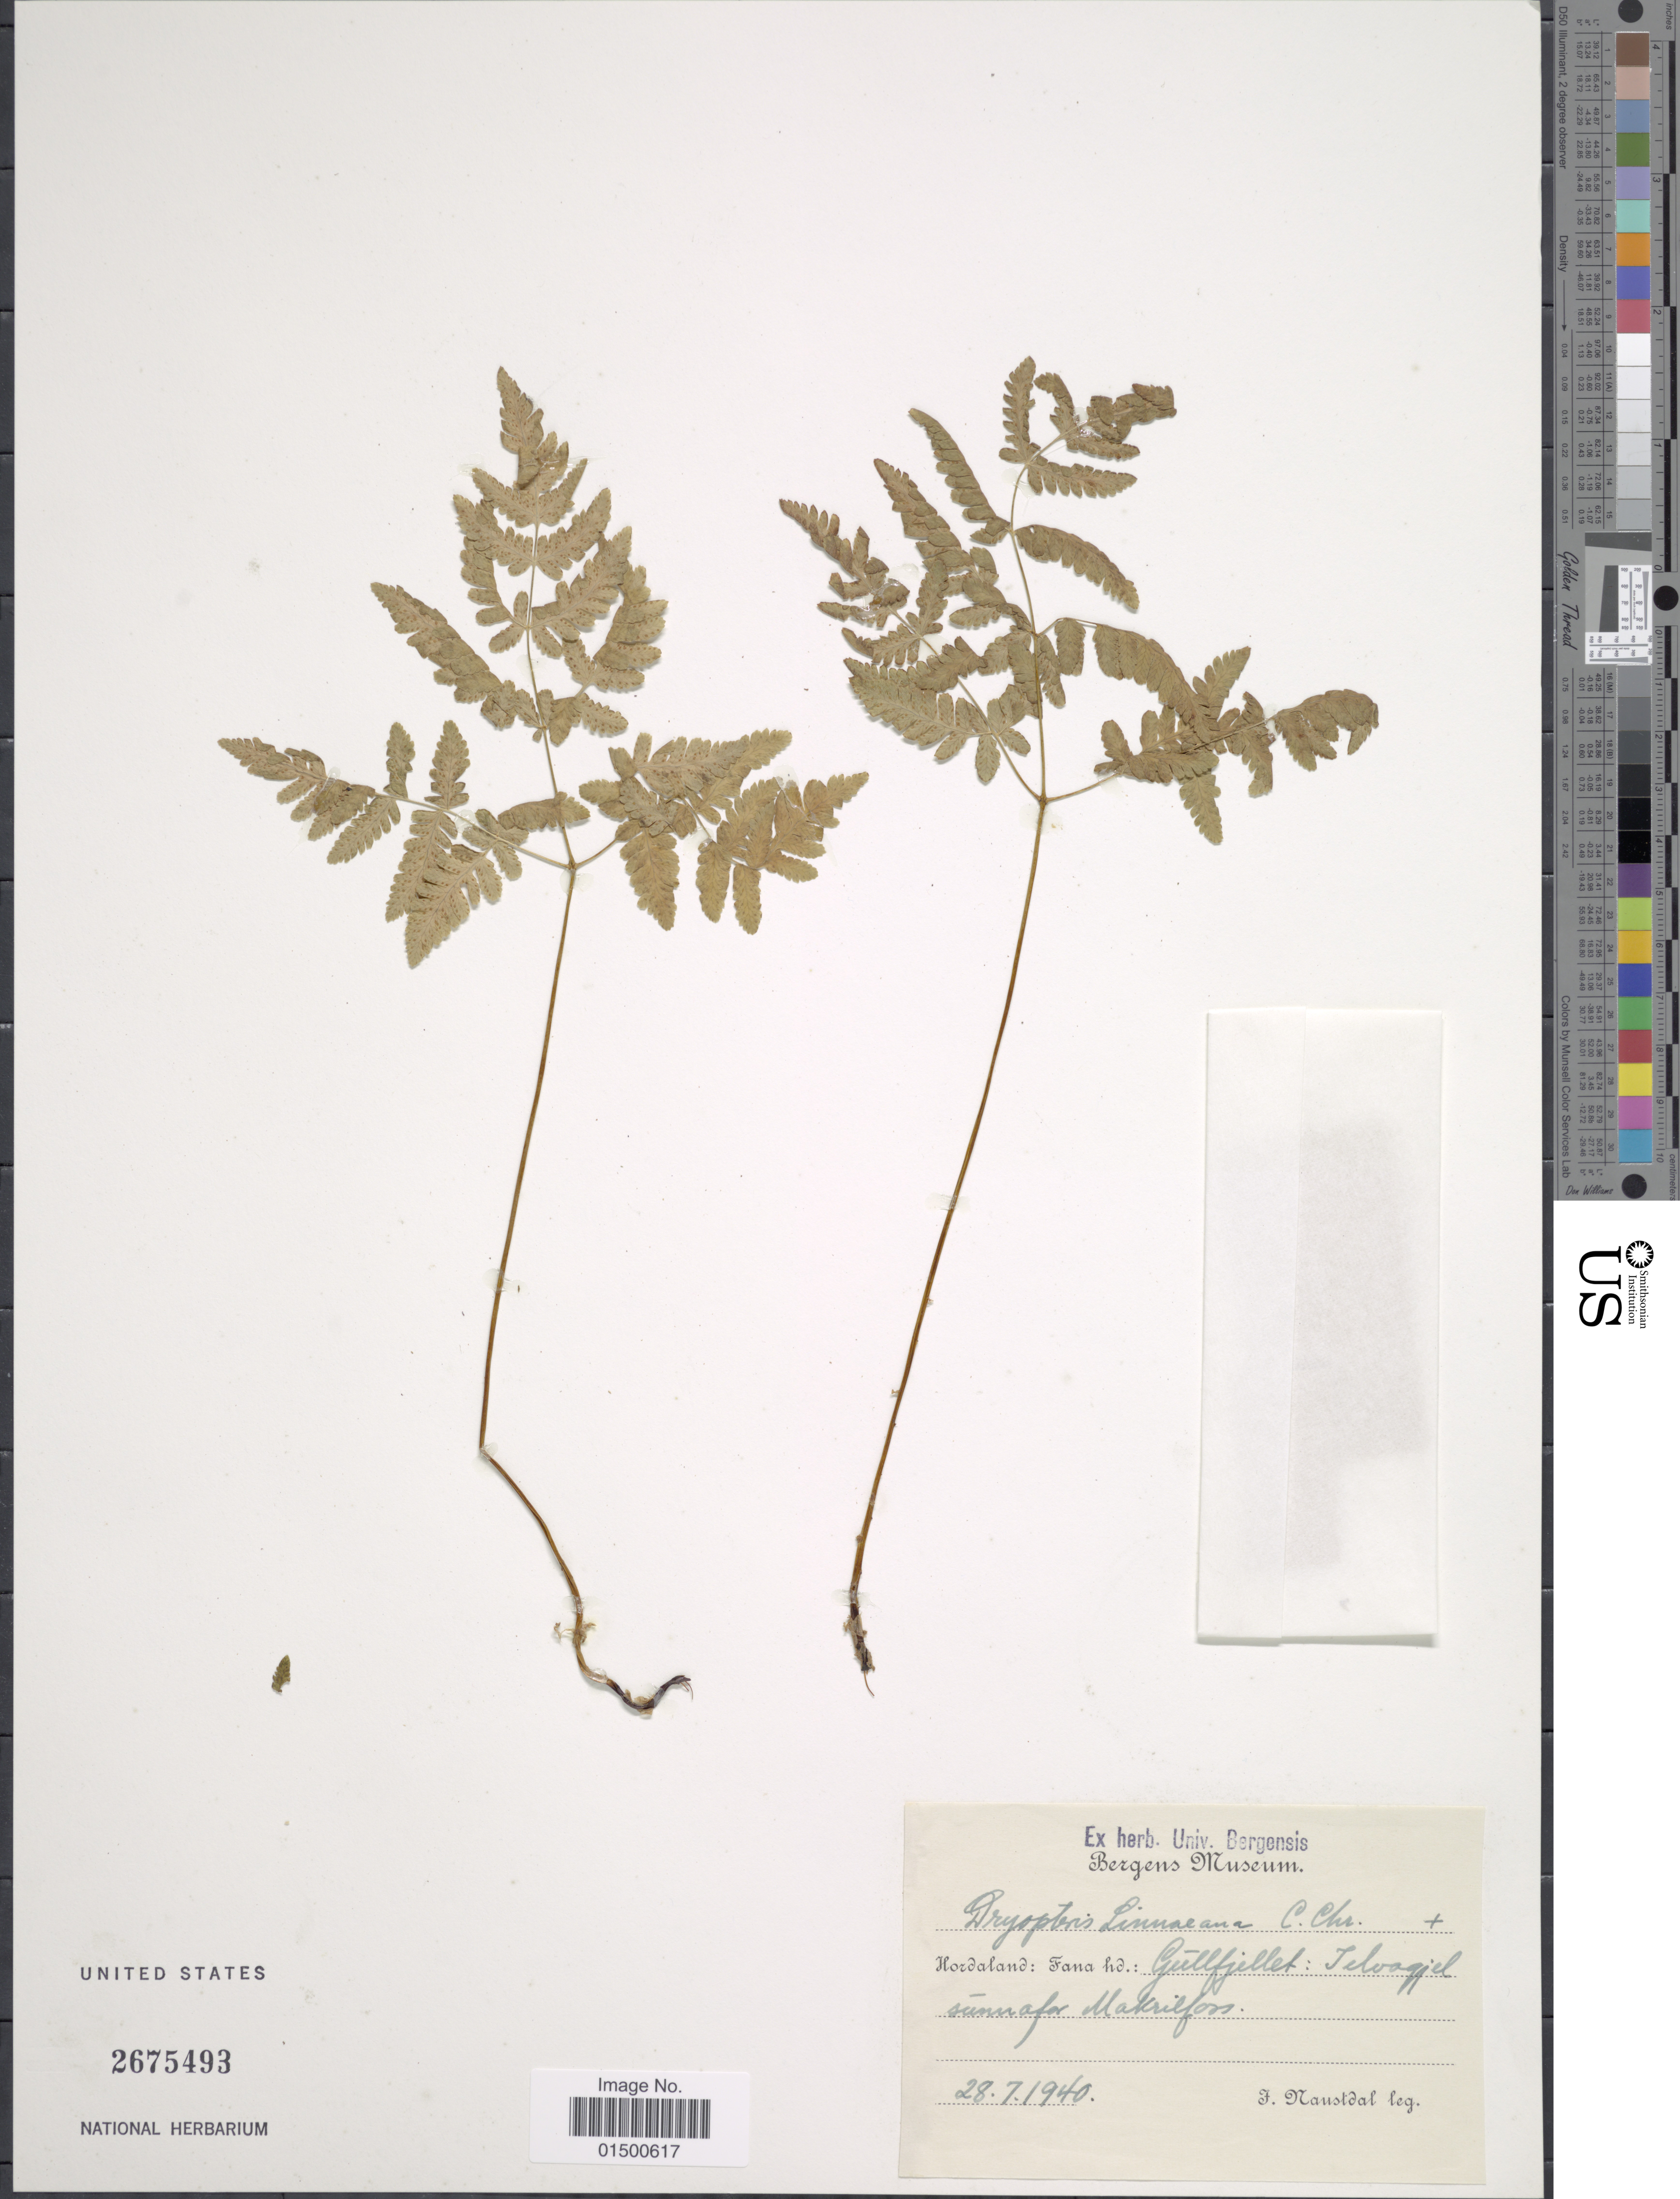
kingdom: Plantae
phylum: Tracheophyta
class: Polypodiopsida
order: Polypodiales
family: Cystopteridaceae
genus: Gymnocarpium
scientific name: Gymnocarpium disjunctum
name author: (Rupr.) Ching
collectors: J. Naustdal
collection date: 1940-07-28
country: Norway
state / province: Hordaland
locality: Fana hd.: Gullfjellet: Telvagjel sønnafor Makrilfoss [interpreted]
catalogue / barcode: US 2675493